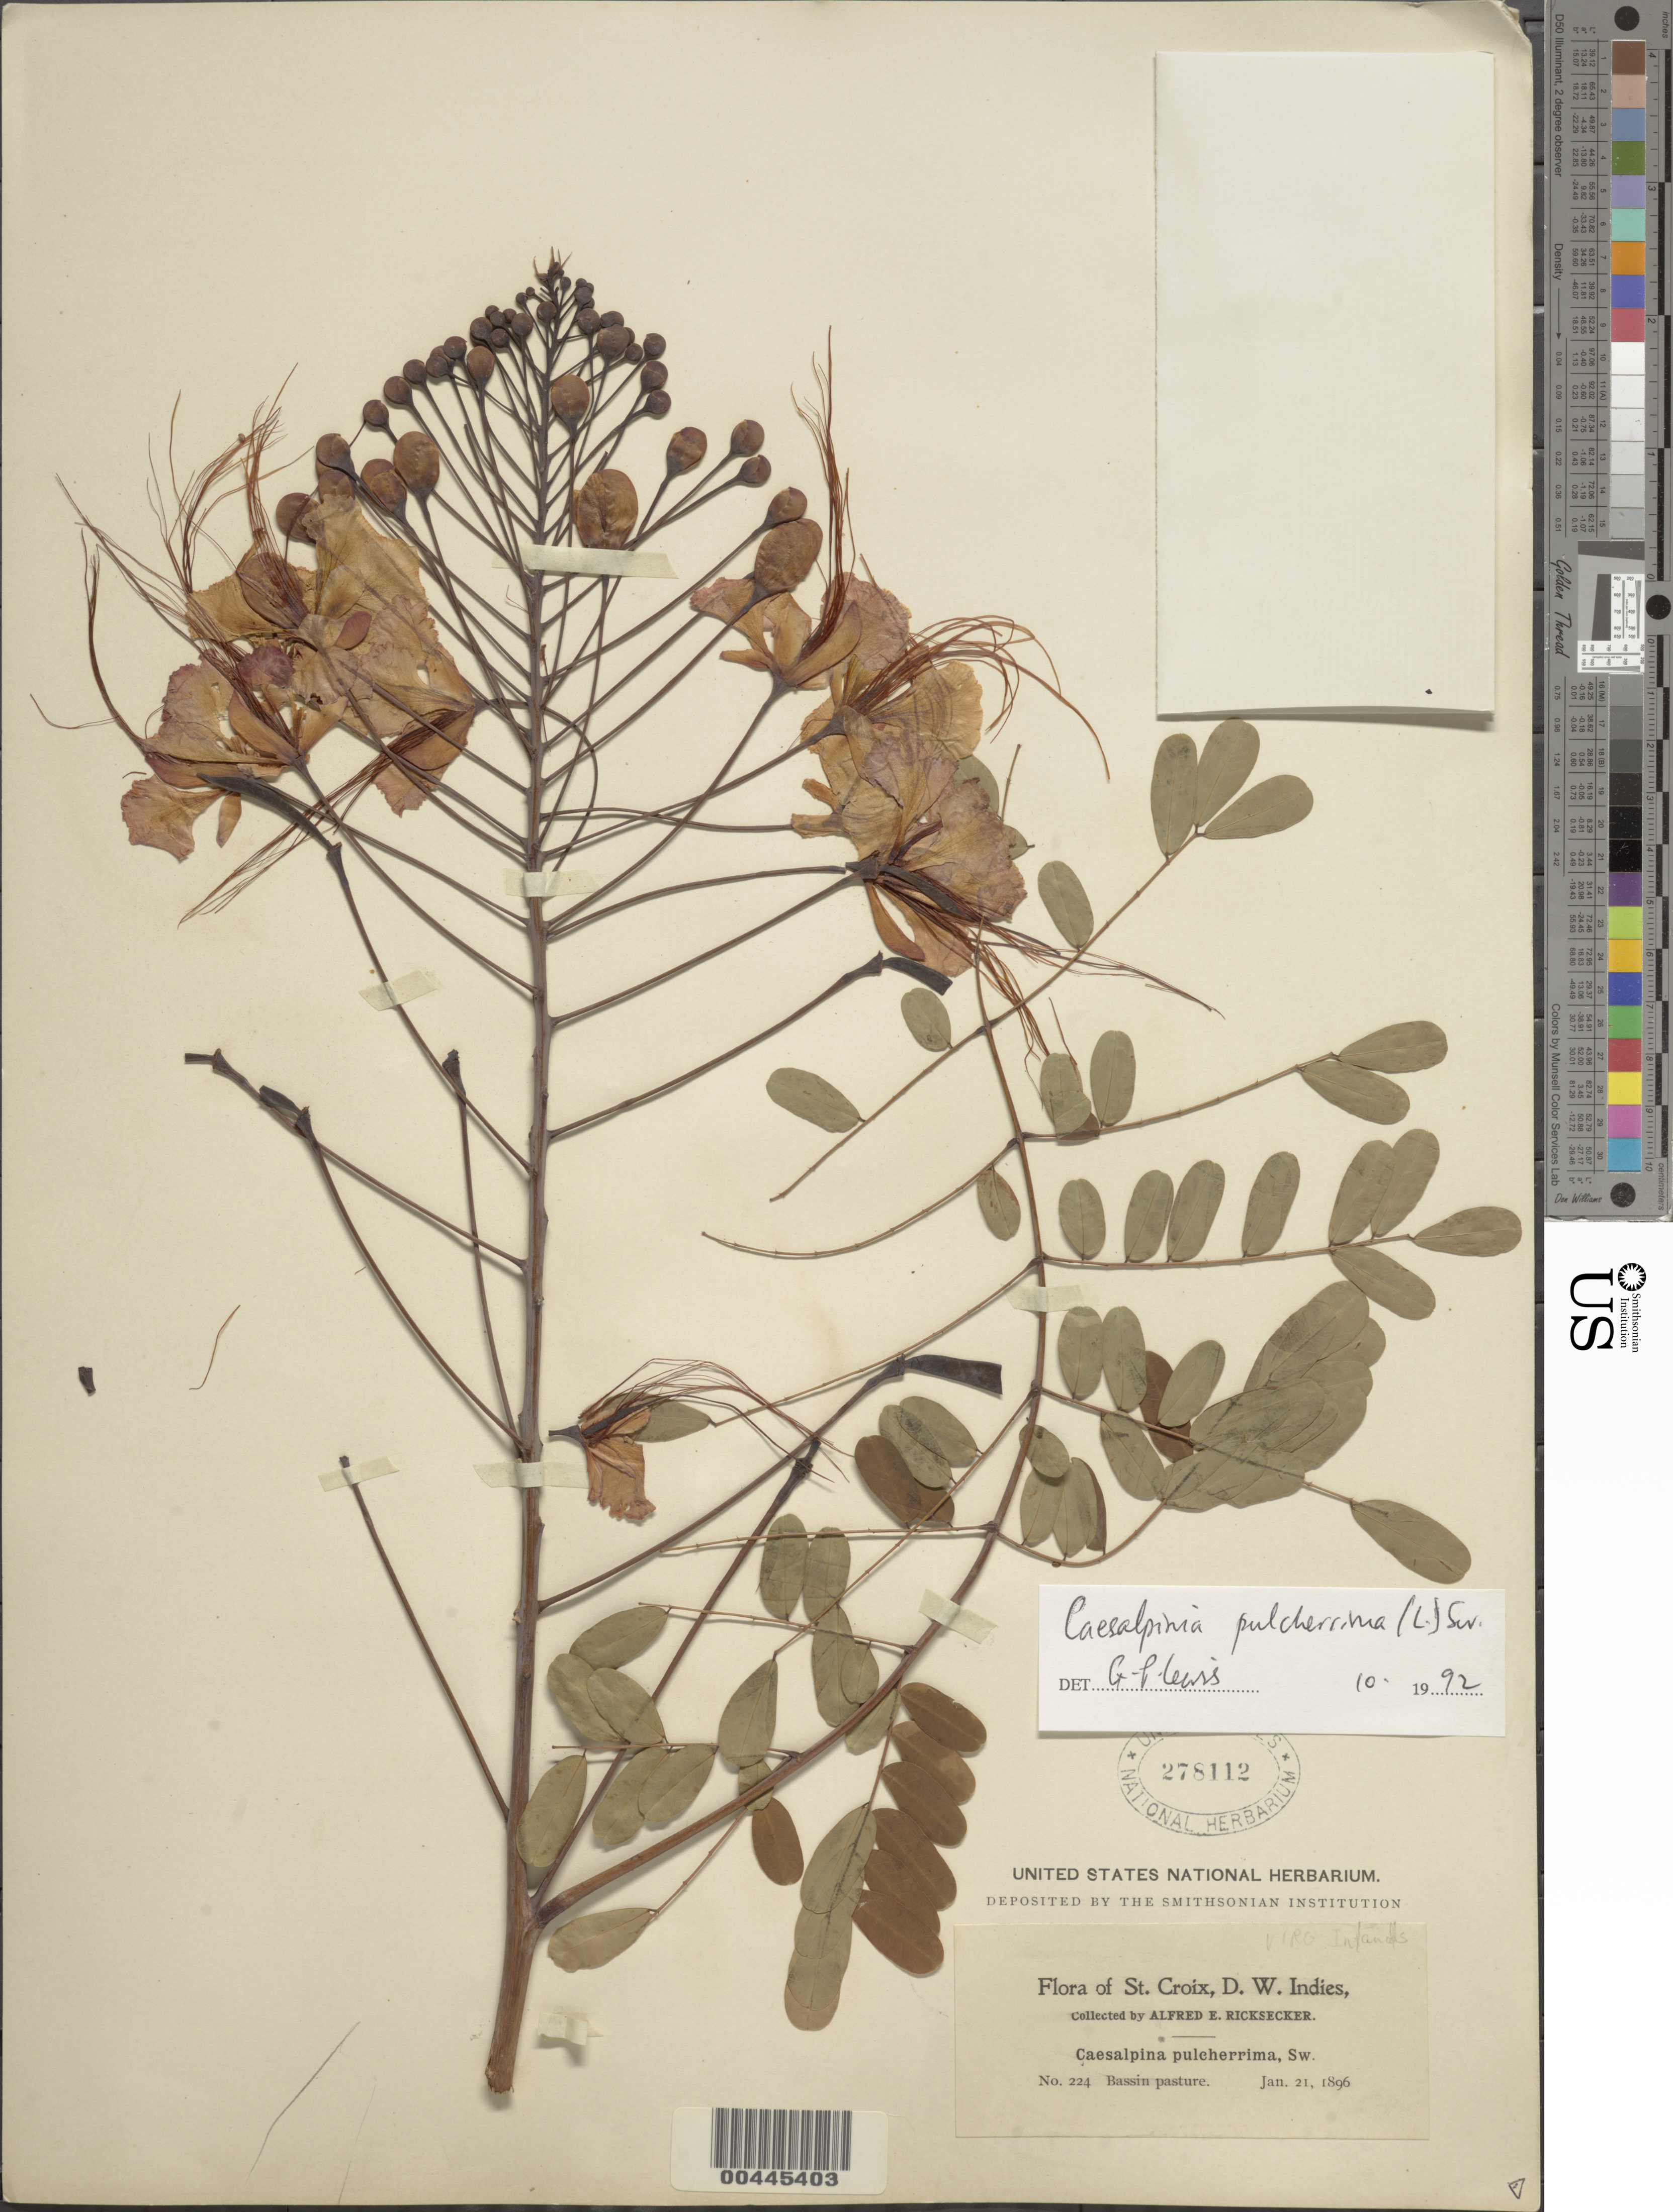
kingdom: Plantae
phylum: Tracheophyta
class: Magnoliopsida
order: Fabales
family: Fabaceae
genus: Caesalpinia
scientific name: Caesalpinia pulcherrima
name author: (L.) Sw.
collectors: A. E. Ricksecker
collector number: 224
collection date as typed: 21 Jan 1896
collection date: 1896-01-21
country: U.S. Virgin Islands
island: St. Croix Island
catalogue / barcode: US 278112